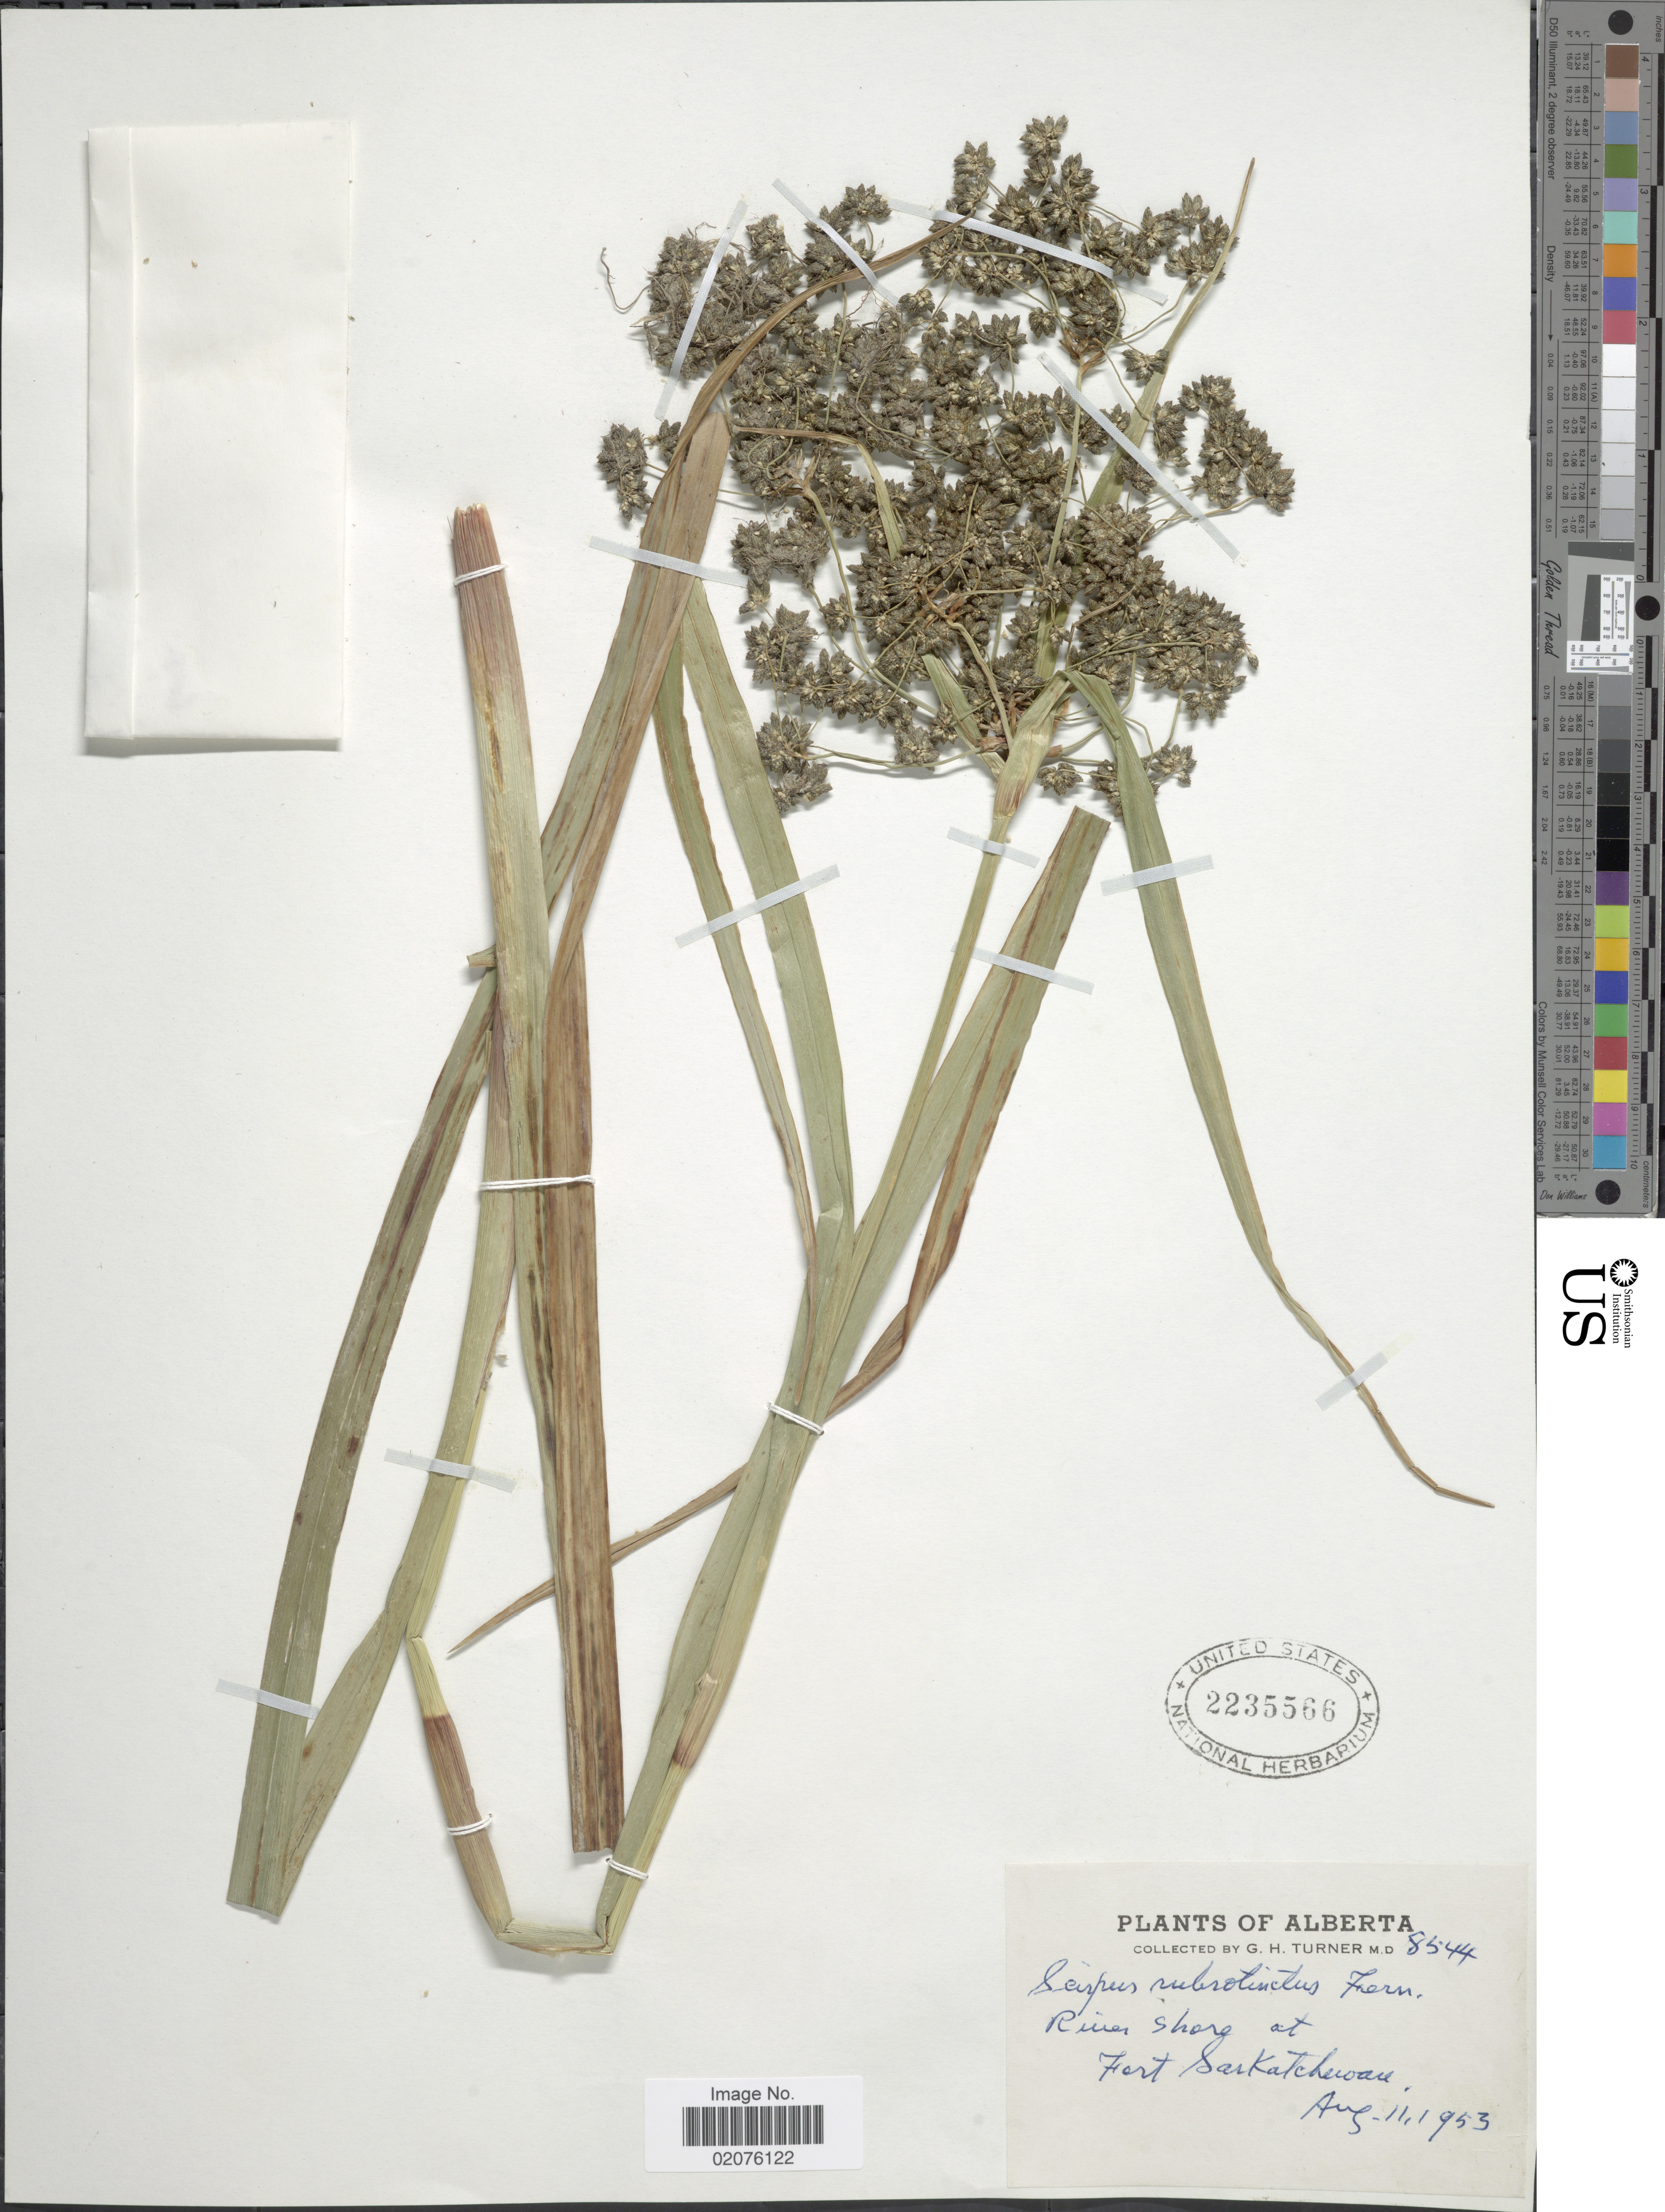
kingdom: Plantae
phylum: Tracheophyta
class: Liliopsida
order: Poales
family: Cyperaceae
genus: Scirpus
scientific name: Scirpus microcarpus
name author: J. Presl & C. Presl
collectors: G. H. Turner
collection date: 1953-08-11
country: Canada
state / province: Alberta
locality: River shore at Fort Saskatchewan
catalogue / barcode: US 2235566